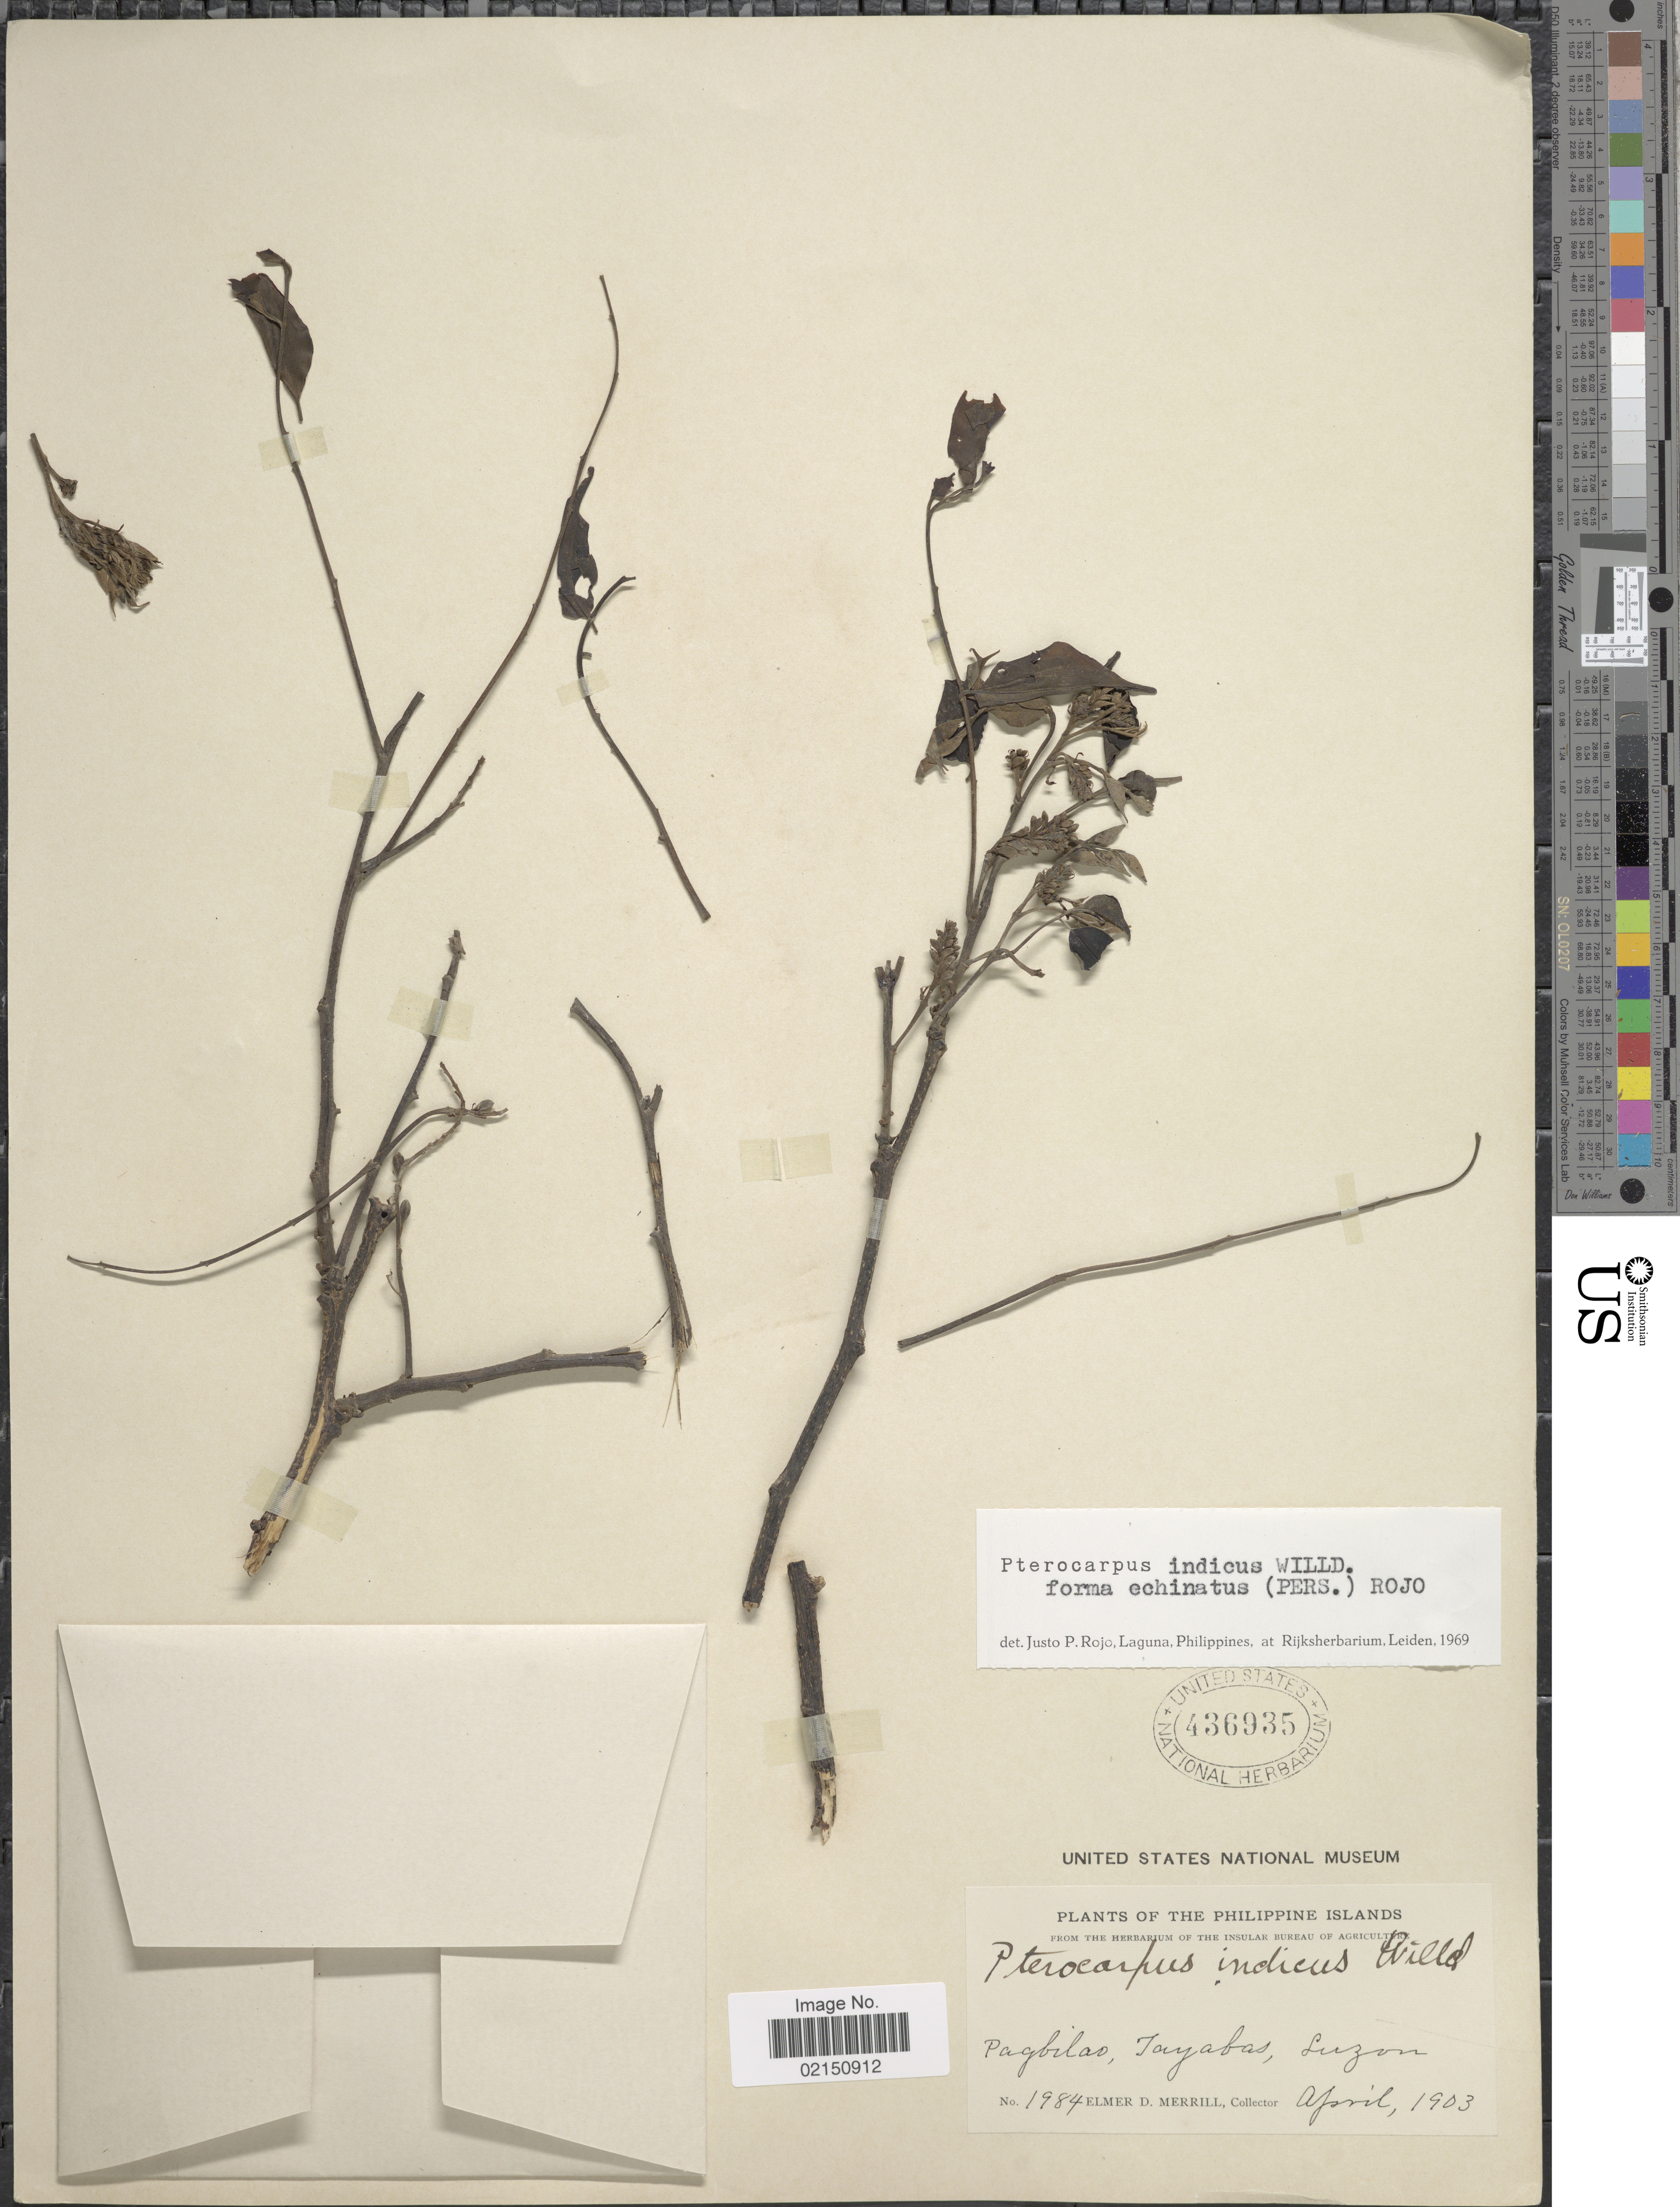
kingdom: Plantae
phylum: Tracheophyta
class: Magnoliopsida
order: Fabales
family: Fabaceae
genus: Pterocarpus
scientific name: Pterocarpus echinatus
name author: Pers.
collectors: E. D. Merrill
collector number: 1984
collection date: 1903-04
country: Philippines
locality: The Philippine Islands, Pagbilao, Tayabas, Luzon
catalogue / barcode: US 436935